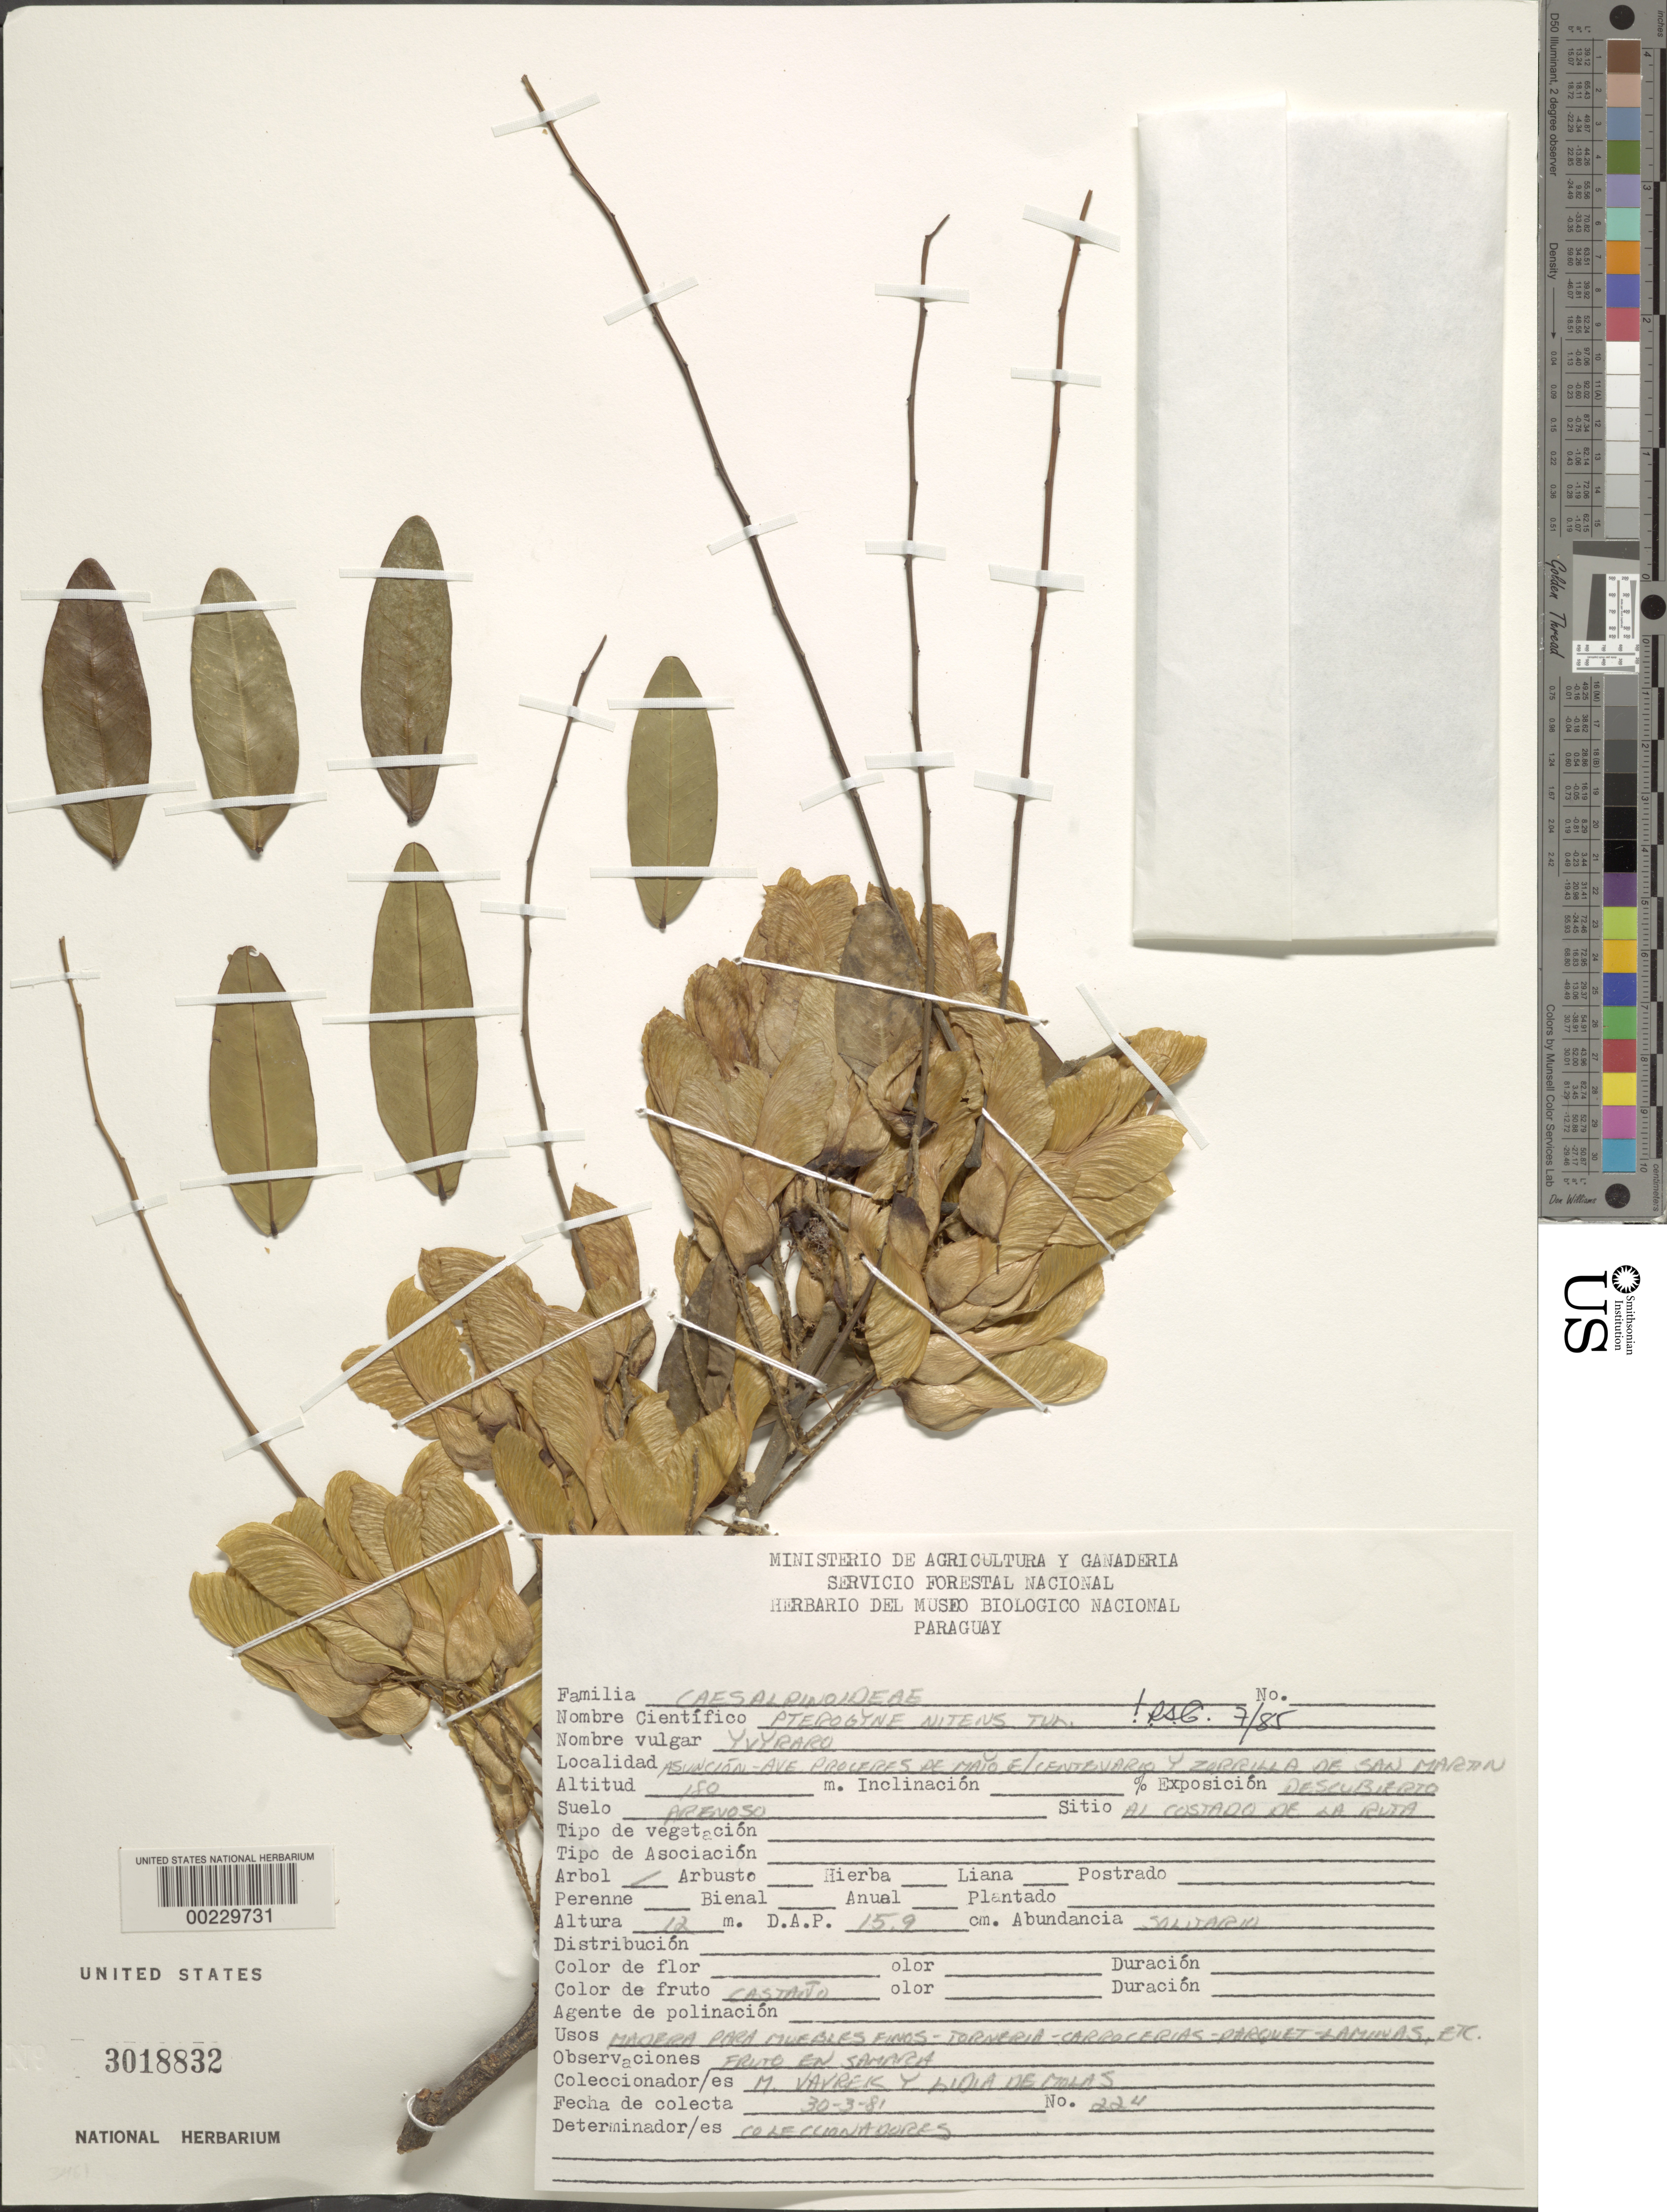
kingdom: Plantae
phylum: Tracheophyta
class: Magnoliopsida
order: Fabales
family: Fabaceae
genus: Pterogyne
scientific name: Pterogyne nitens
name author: Tul.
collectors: M. Vavrek & L. Perez De Molas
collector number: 2211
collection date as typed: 30 Mar 1981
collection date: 1981-03-30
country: Paraguay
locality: Asuncion ave. proceres de maio / centevario and zorrilla de san martin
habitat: Sandy ground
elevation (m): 180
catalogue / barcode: US 3018832